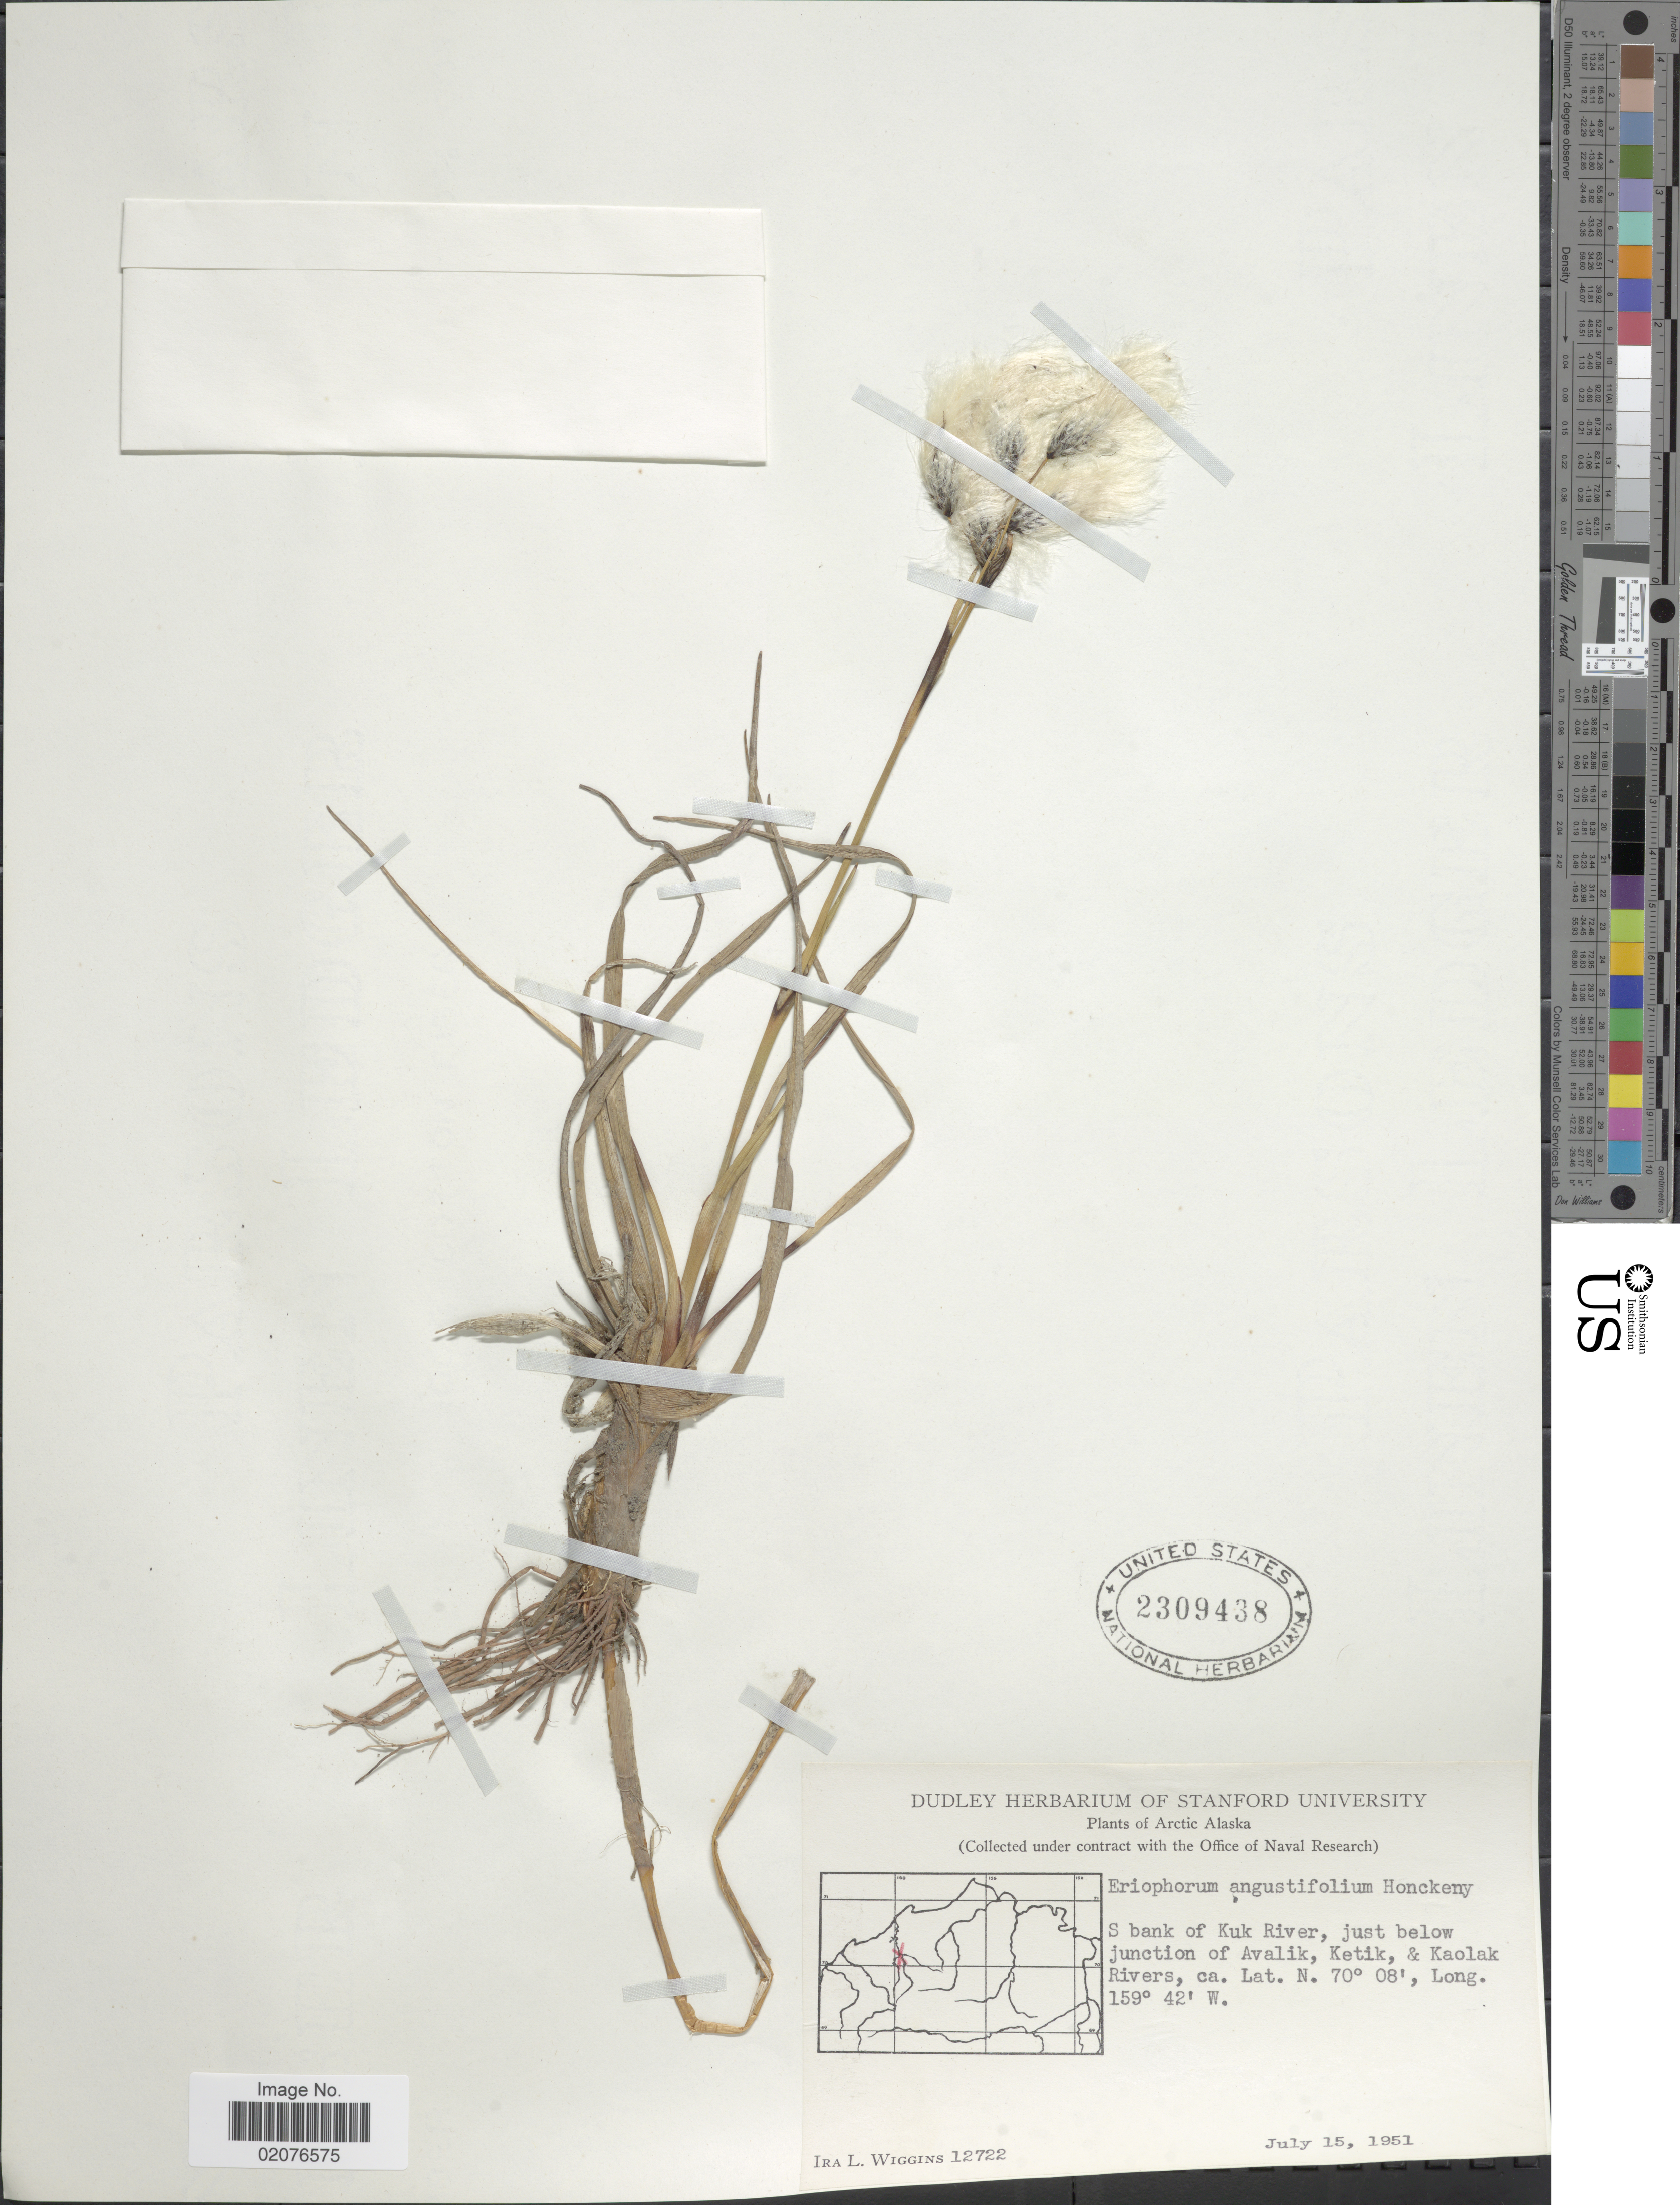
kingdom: Plantae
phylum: Tracheophyta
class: Liliopsida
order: Poales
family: Cyperaceae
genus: Eriophorum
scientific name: Eriophorum angustifolium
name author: Honck.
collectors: I. L. Wiggins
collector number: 12722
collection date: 1951-07-15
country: United States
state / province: Alaska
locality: Arctic Alaska, S bank of Kuk River, just below junction of Avalik, Ketik, & Kaolak Rivers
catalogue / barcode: US 2309438